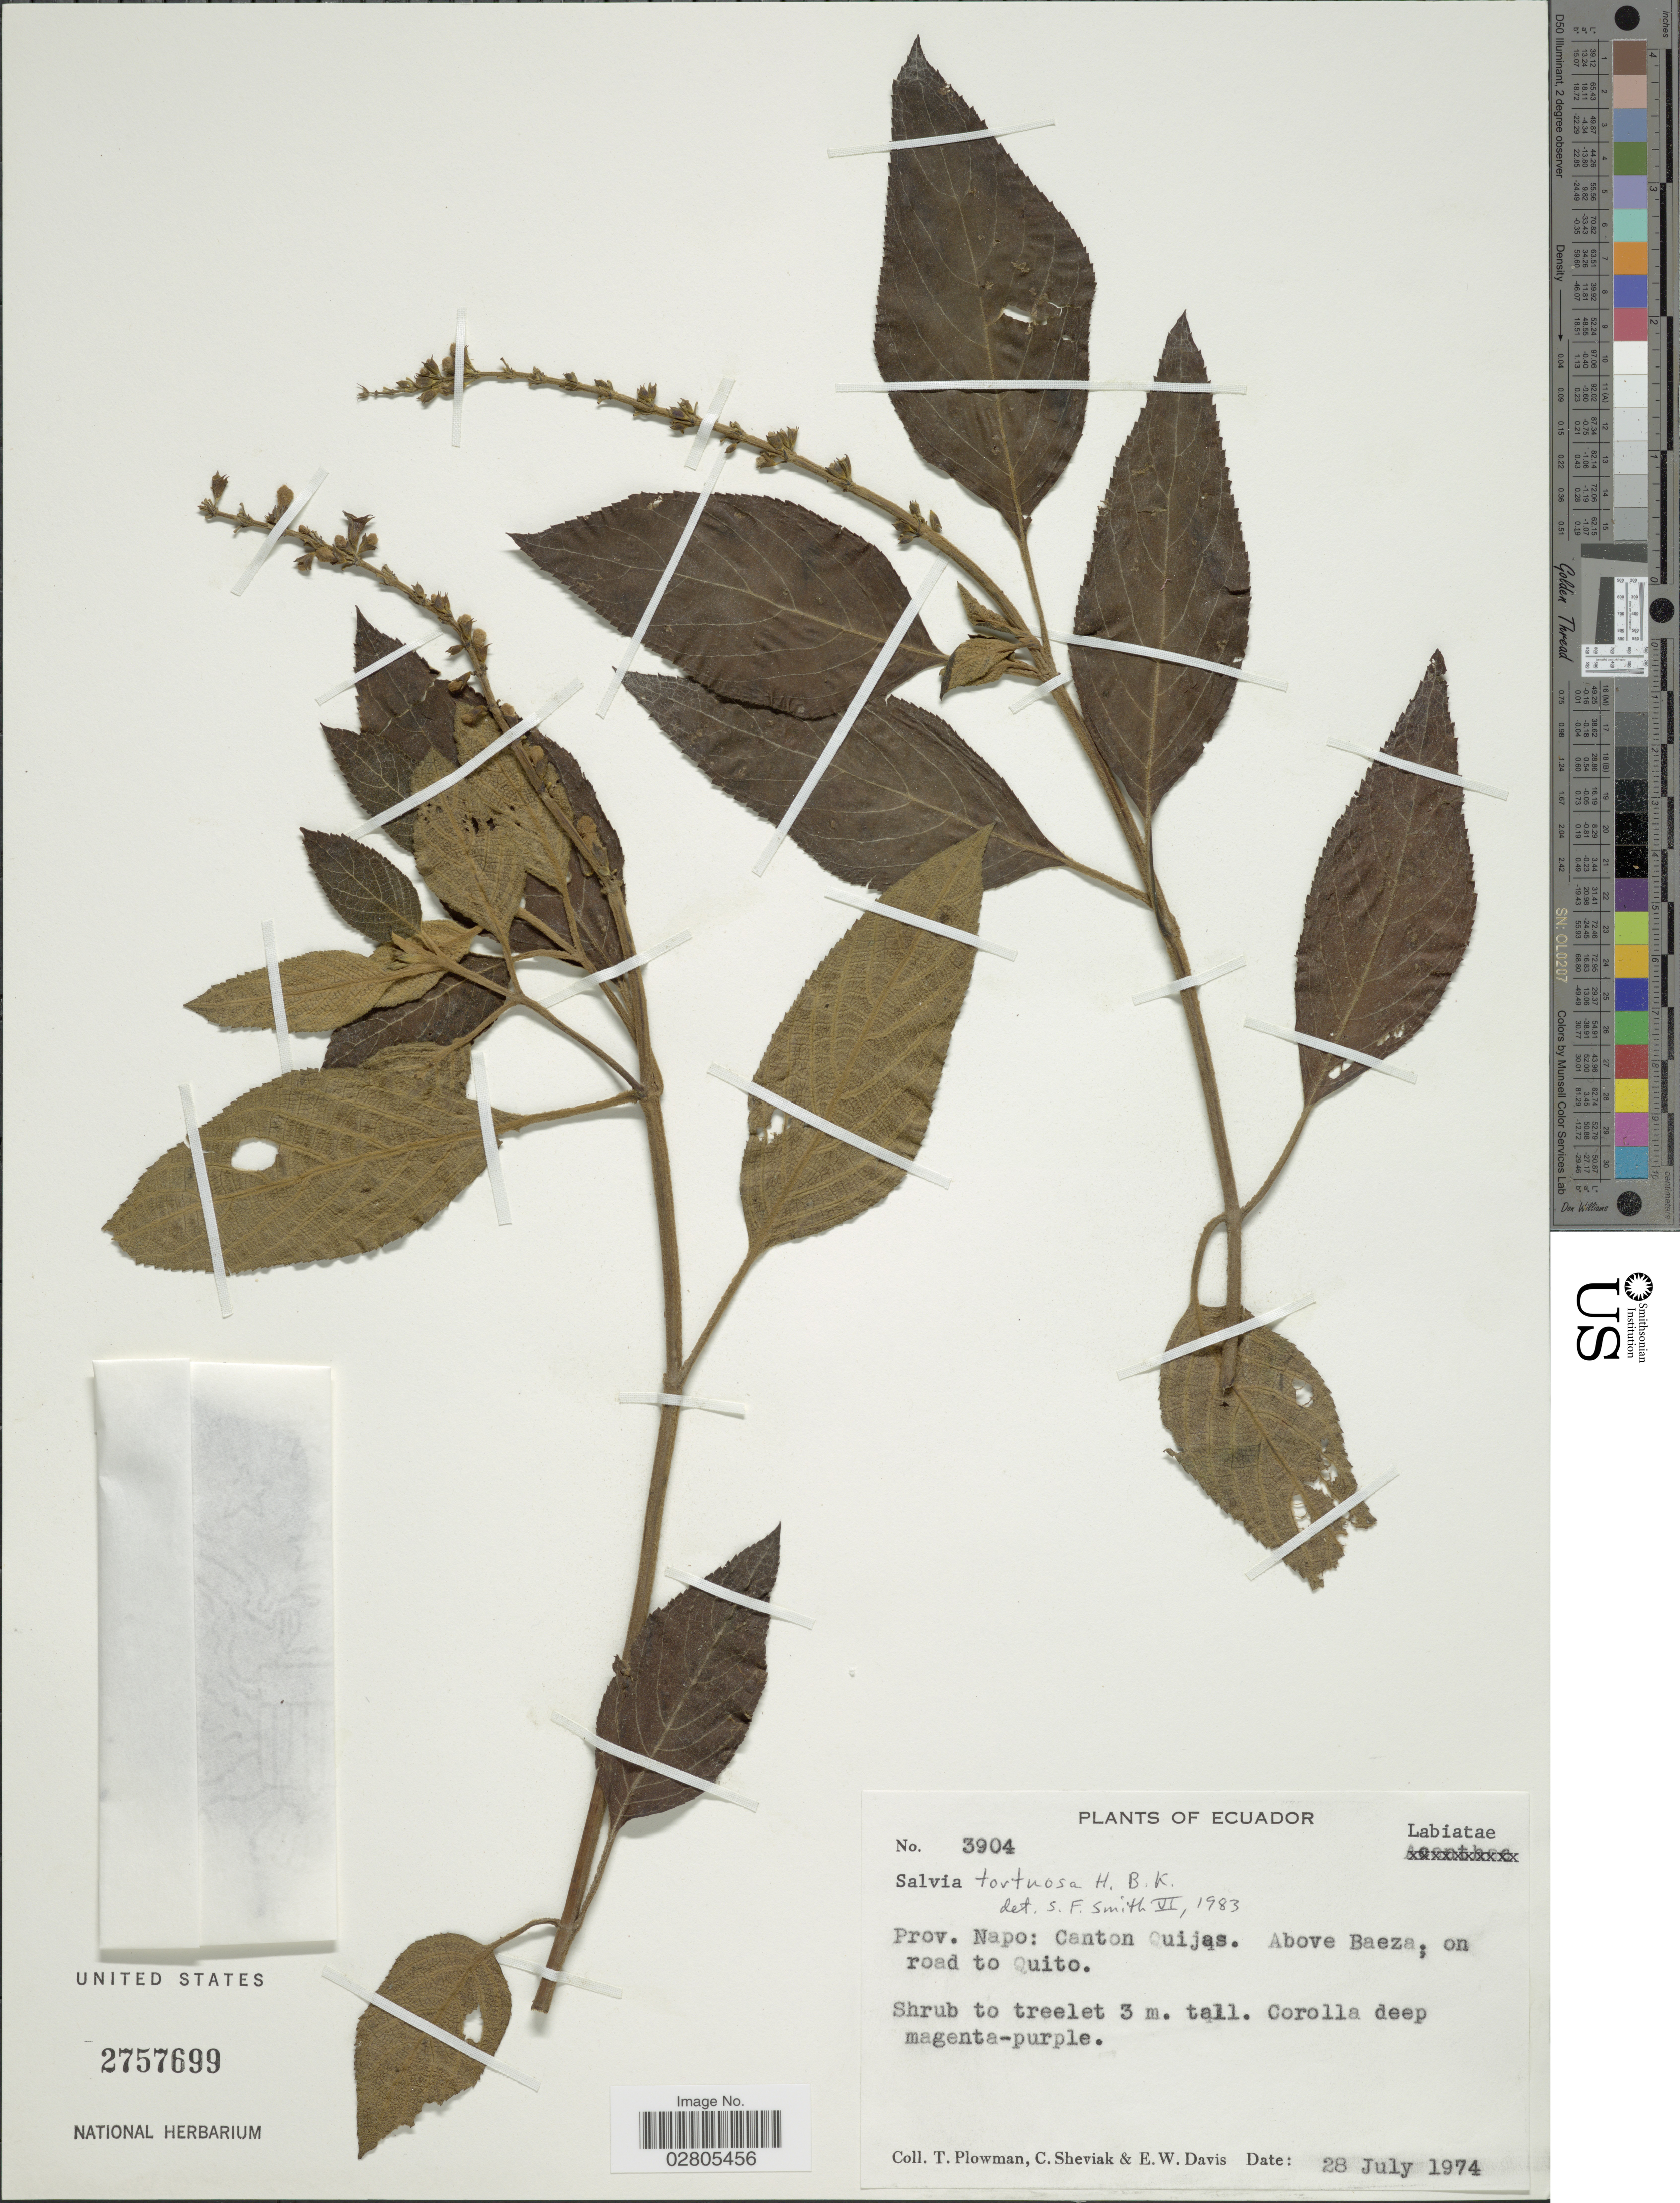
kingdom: Plantae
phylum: Tracheophyta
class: Magnoliopsida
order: Lamiales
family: Lamiaceae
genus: Salvia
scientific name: Salvia tortuosa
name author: Kunth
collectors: T. Plowman, C. J. Sheviak & E. W. Davis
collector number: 3904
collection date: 1974-07-28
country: Ecuador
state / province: Napo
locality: Prov. Napo: Canton Quijas. Above Baeza; on road to Quito.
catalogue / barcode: US 2757699